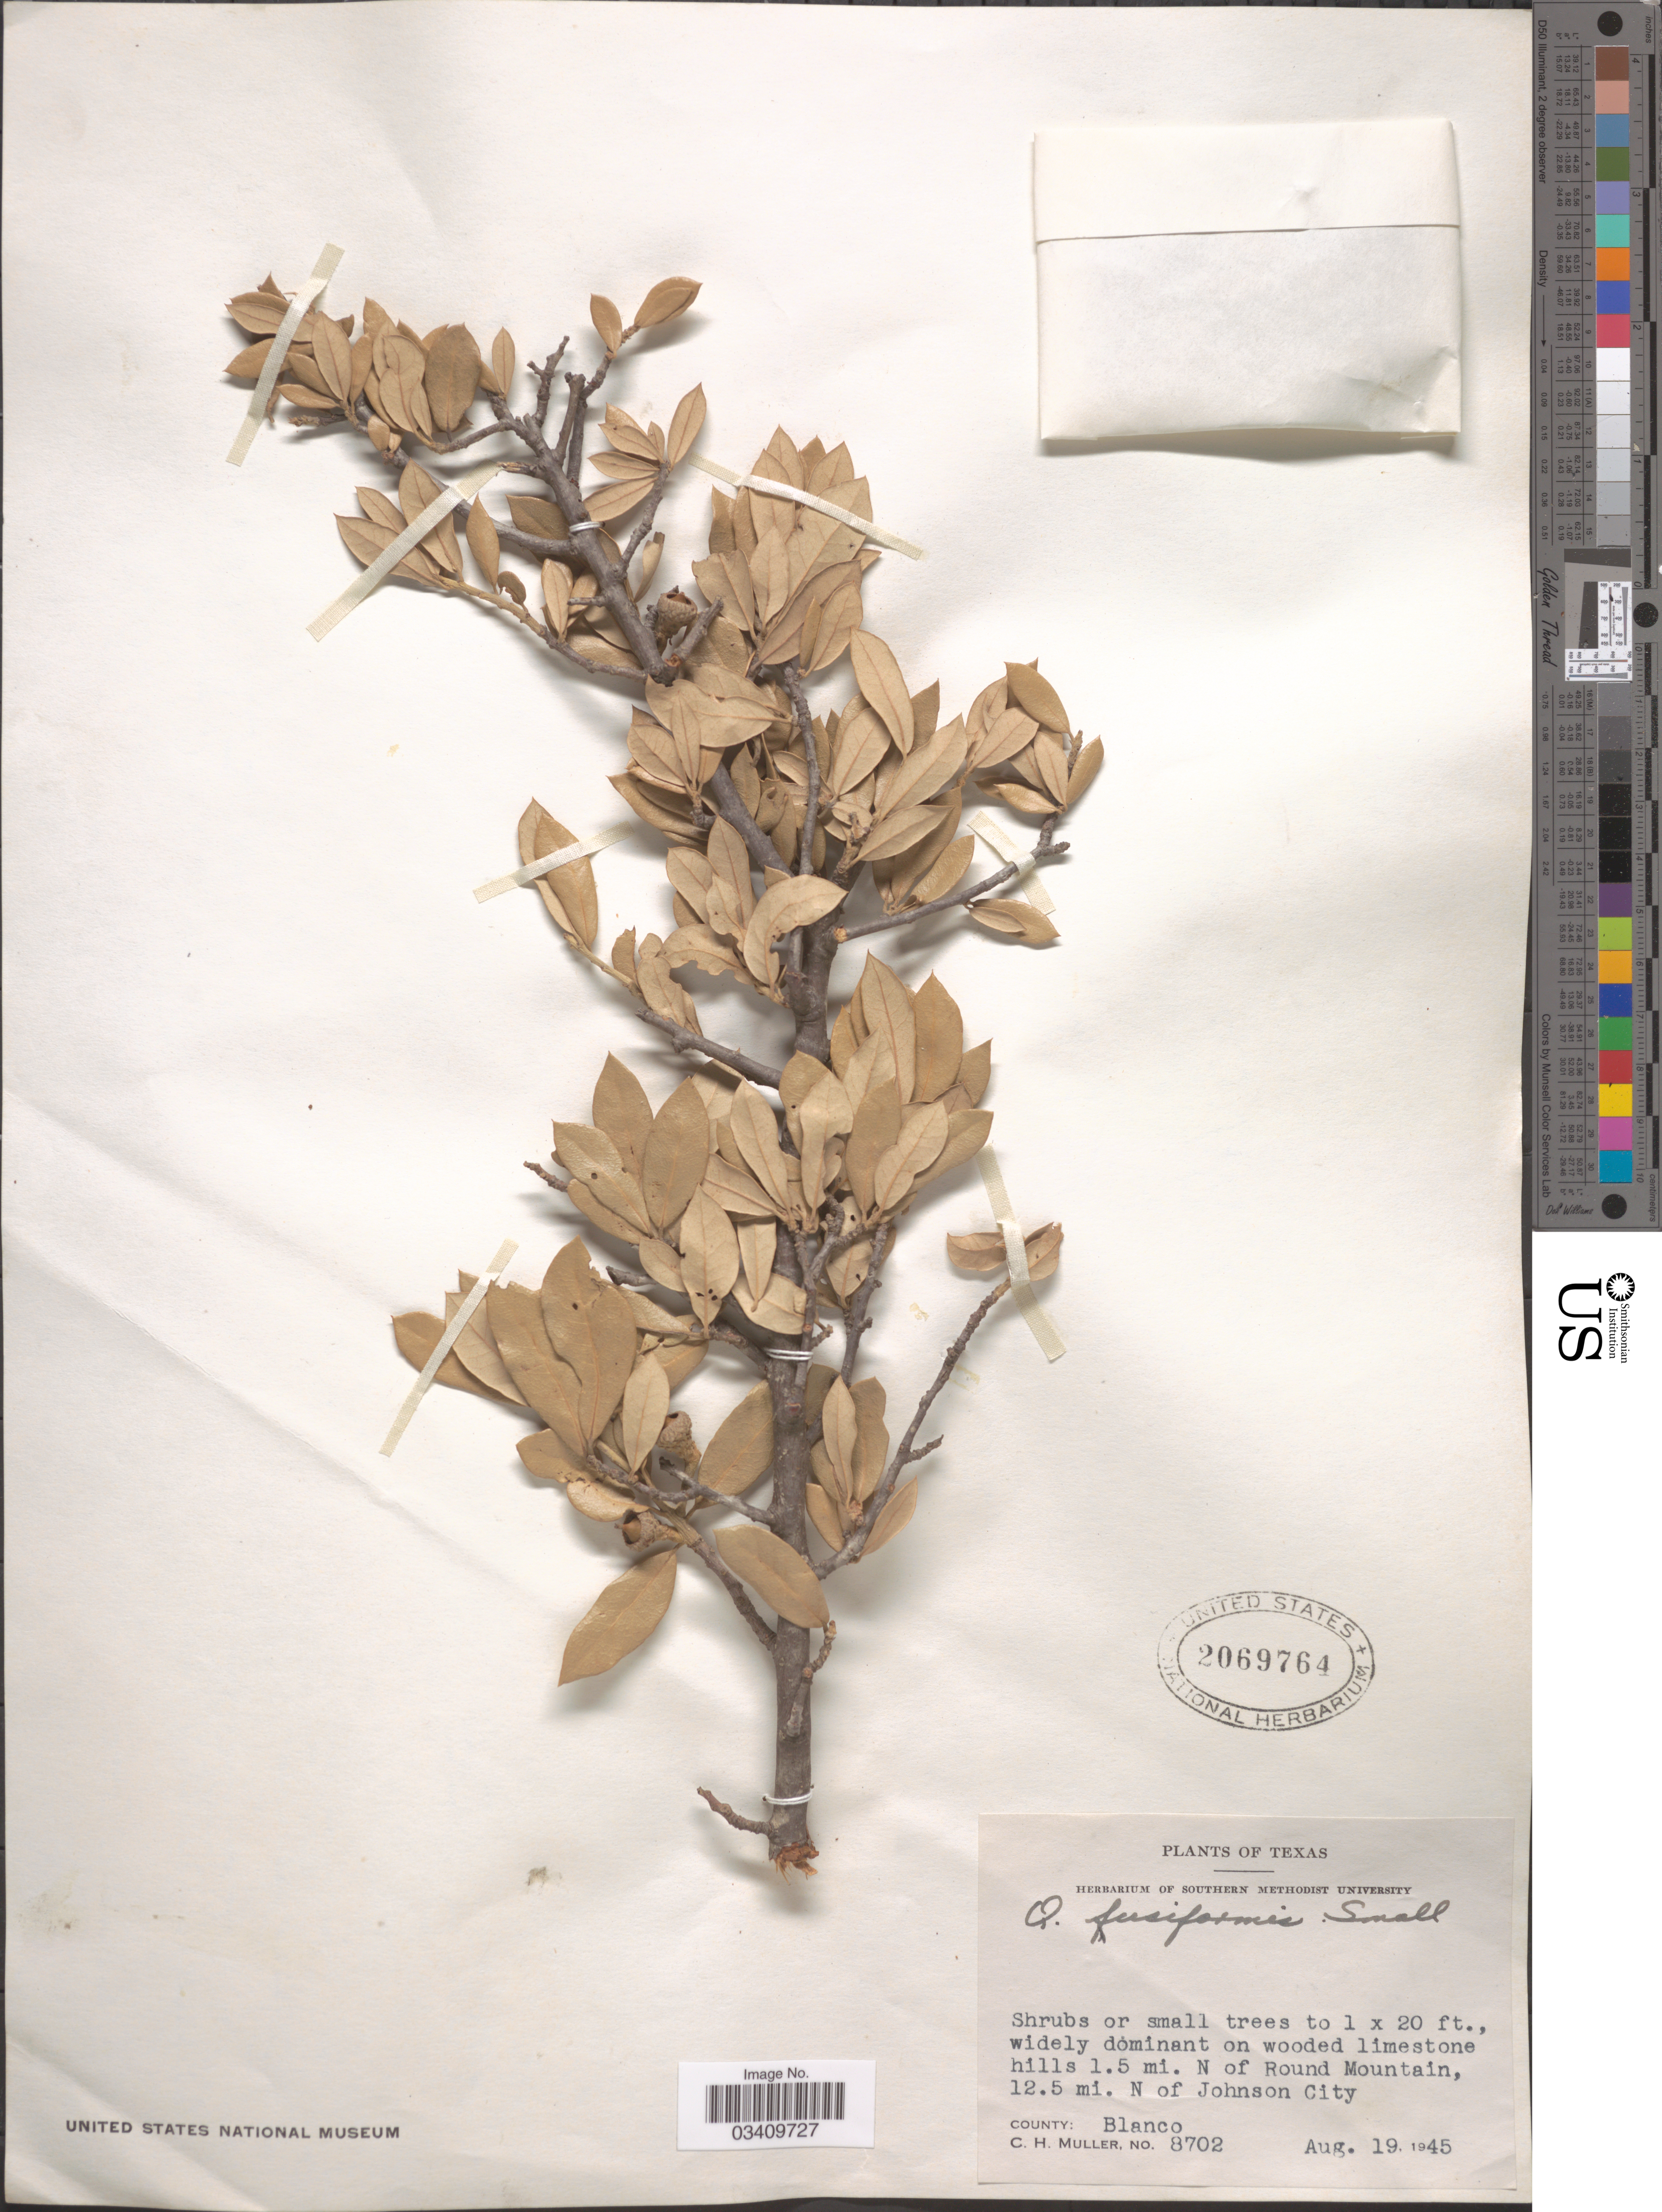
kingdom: Plantae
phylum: Tracheophyta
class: Magnoliopsida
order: Fagales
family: Fagaceae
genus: Quercus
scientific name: Quercus virginiana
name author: Mill.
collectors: C. H. Mueller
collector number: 8702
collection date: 1945-08-19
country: United States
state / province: Texas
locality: On wooded limestone hills 1.5 mi. N of Round Mountain, 12.5 mi. N of Johnson City. County: Blanco.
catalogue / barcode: US 2069764